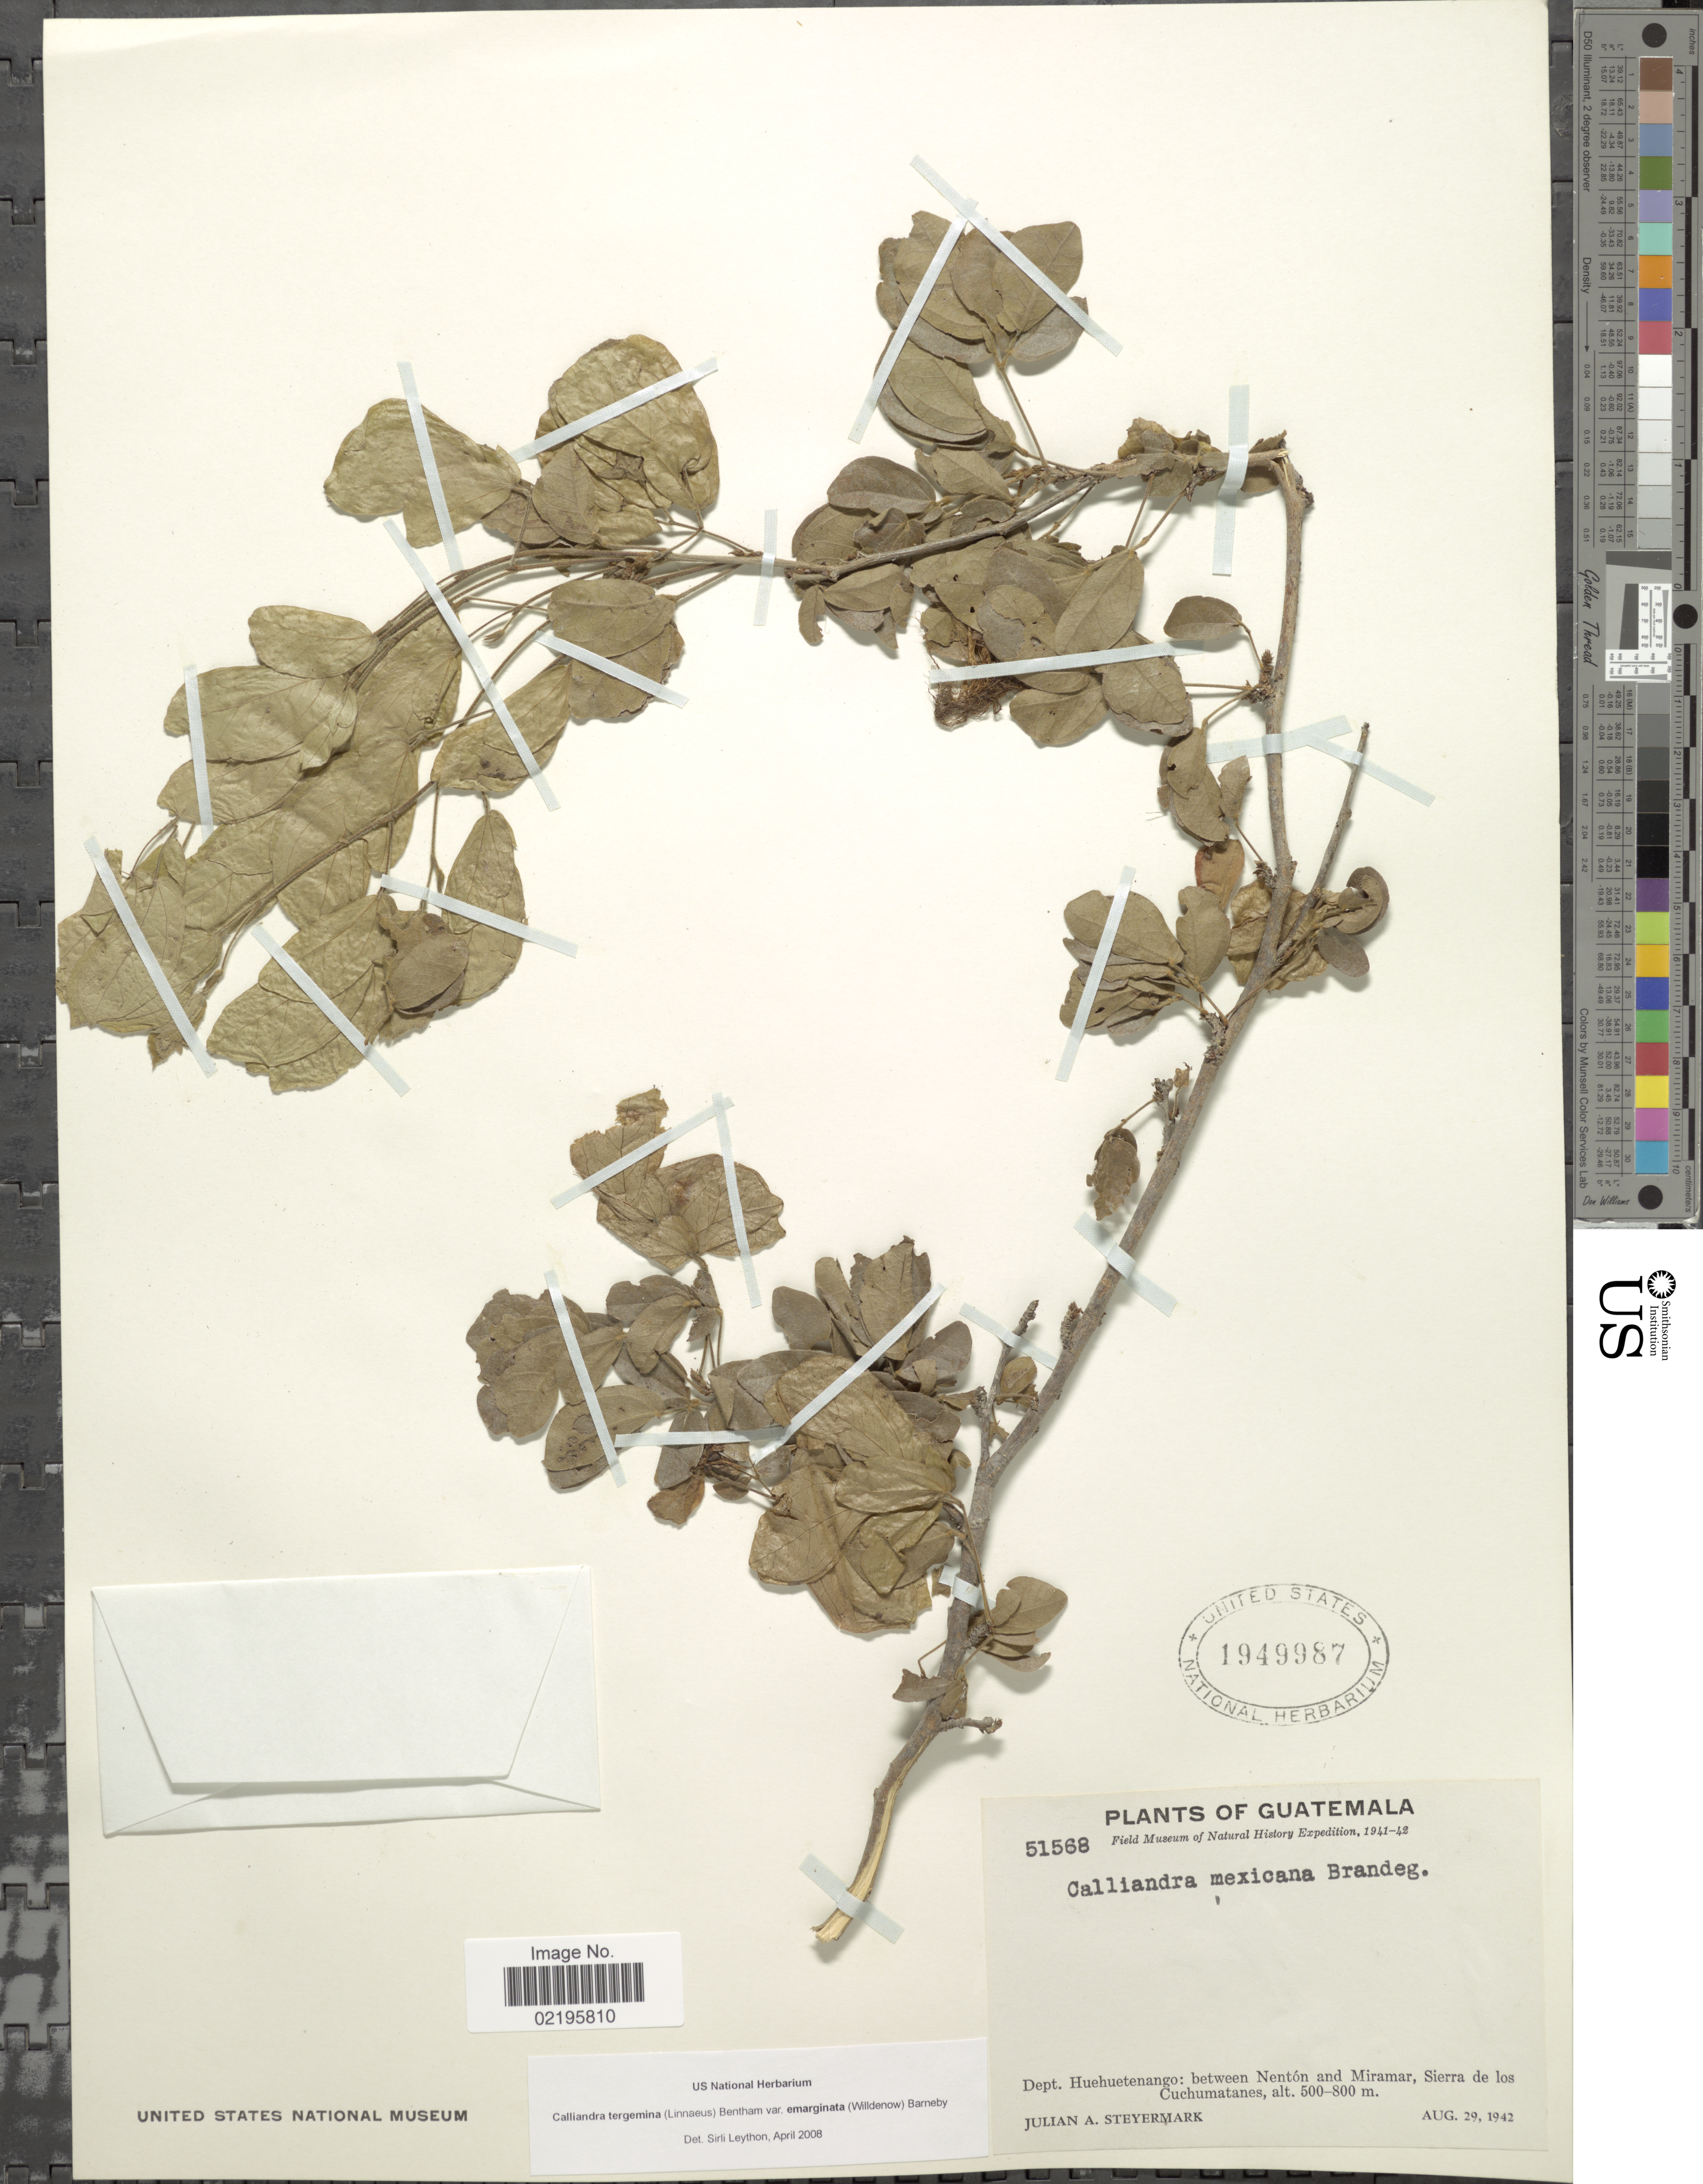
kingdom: Plantae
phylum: Tracheophyta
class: Magnoliopsida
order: Fabales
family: Fabaceae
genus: Calliandra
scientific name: Calliandra tergemina var. emarginata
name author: (Willd.) Barneby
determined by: Leython, S.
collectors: J. Steyermark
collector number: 51568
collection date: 1942-08-29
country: Guatemala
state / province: Huehuetenango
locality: Between Nenton and Miramar, Sierra de los Cuchumatanes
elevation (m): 500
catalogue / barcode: US 1949987